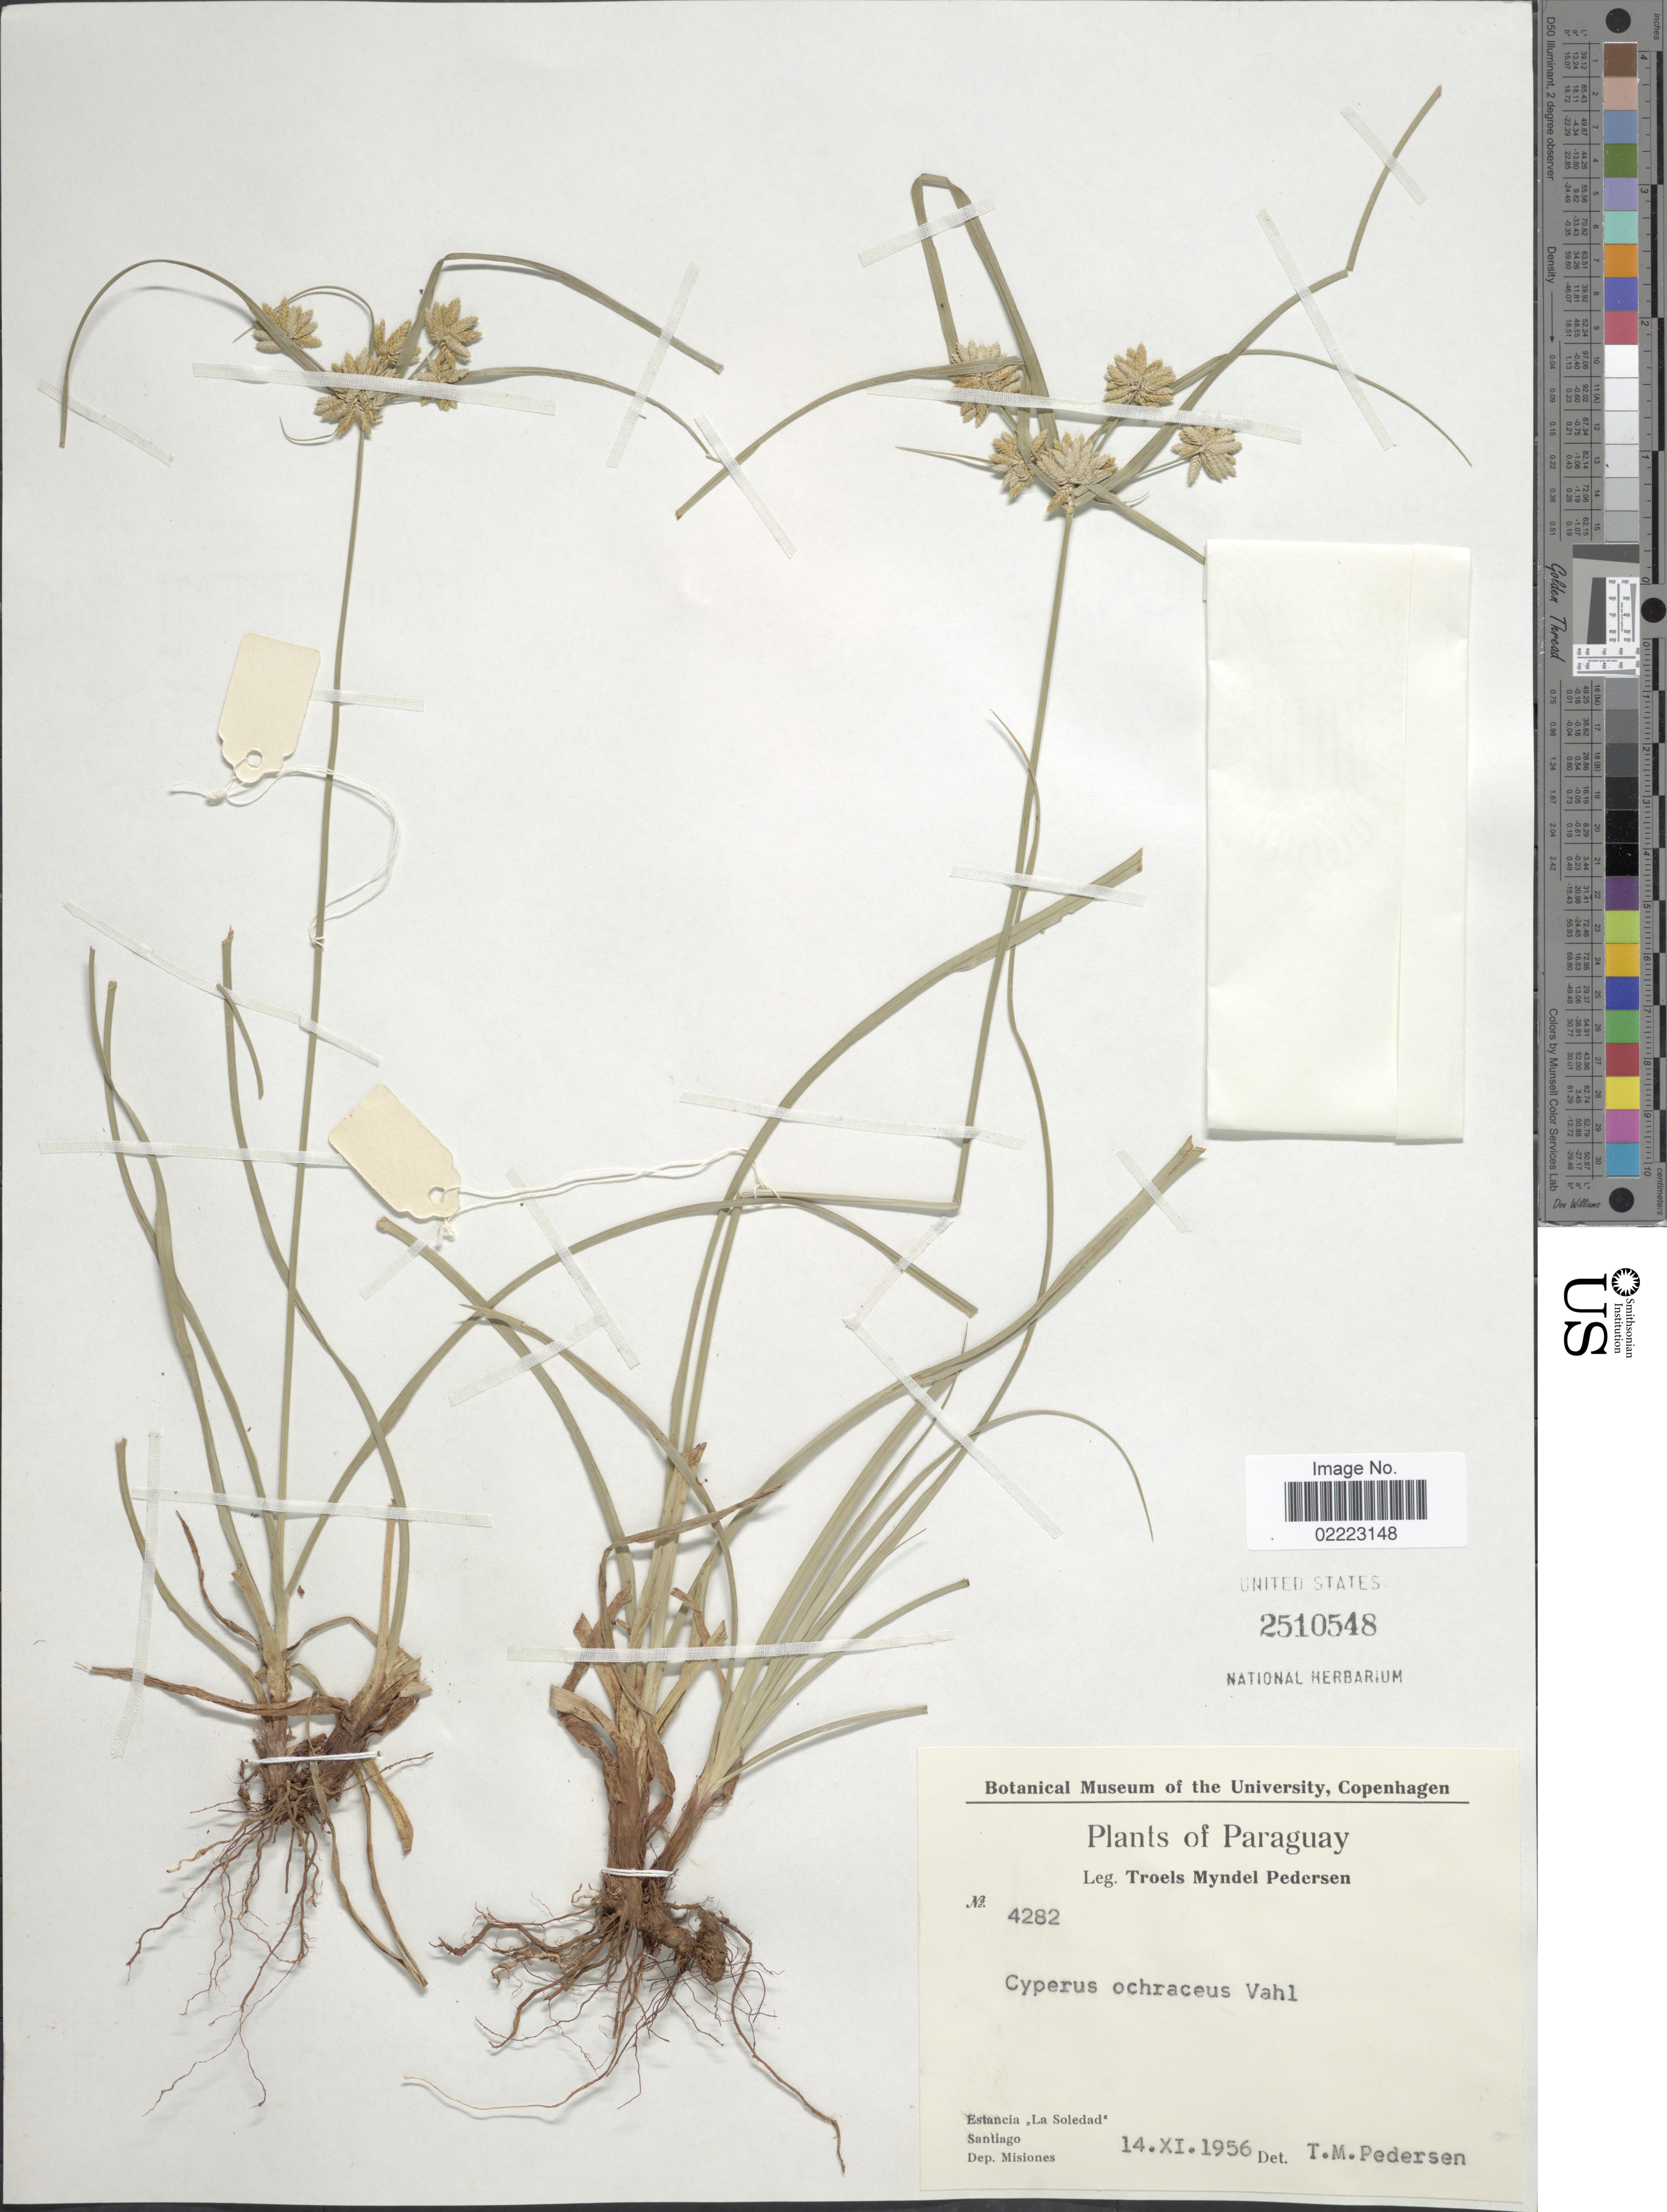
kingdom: Plantae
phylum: Tracheophyta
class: Liliopsida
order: Poales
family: Cyperaceae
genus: Cyperus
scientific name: Cyperus ochraceus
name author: Vahl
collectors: T. Pederson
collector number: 4282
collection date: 1956-11-14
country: Paraguay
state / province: Misiones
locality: Estancia La Soledad Santiago, Dep. Misiones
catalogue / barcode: US 2510548